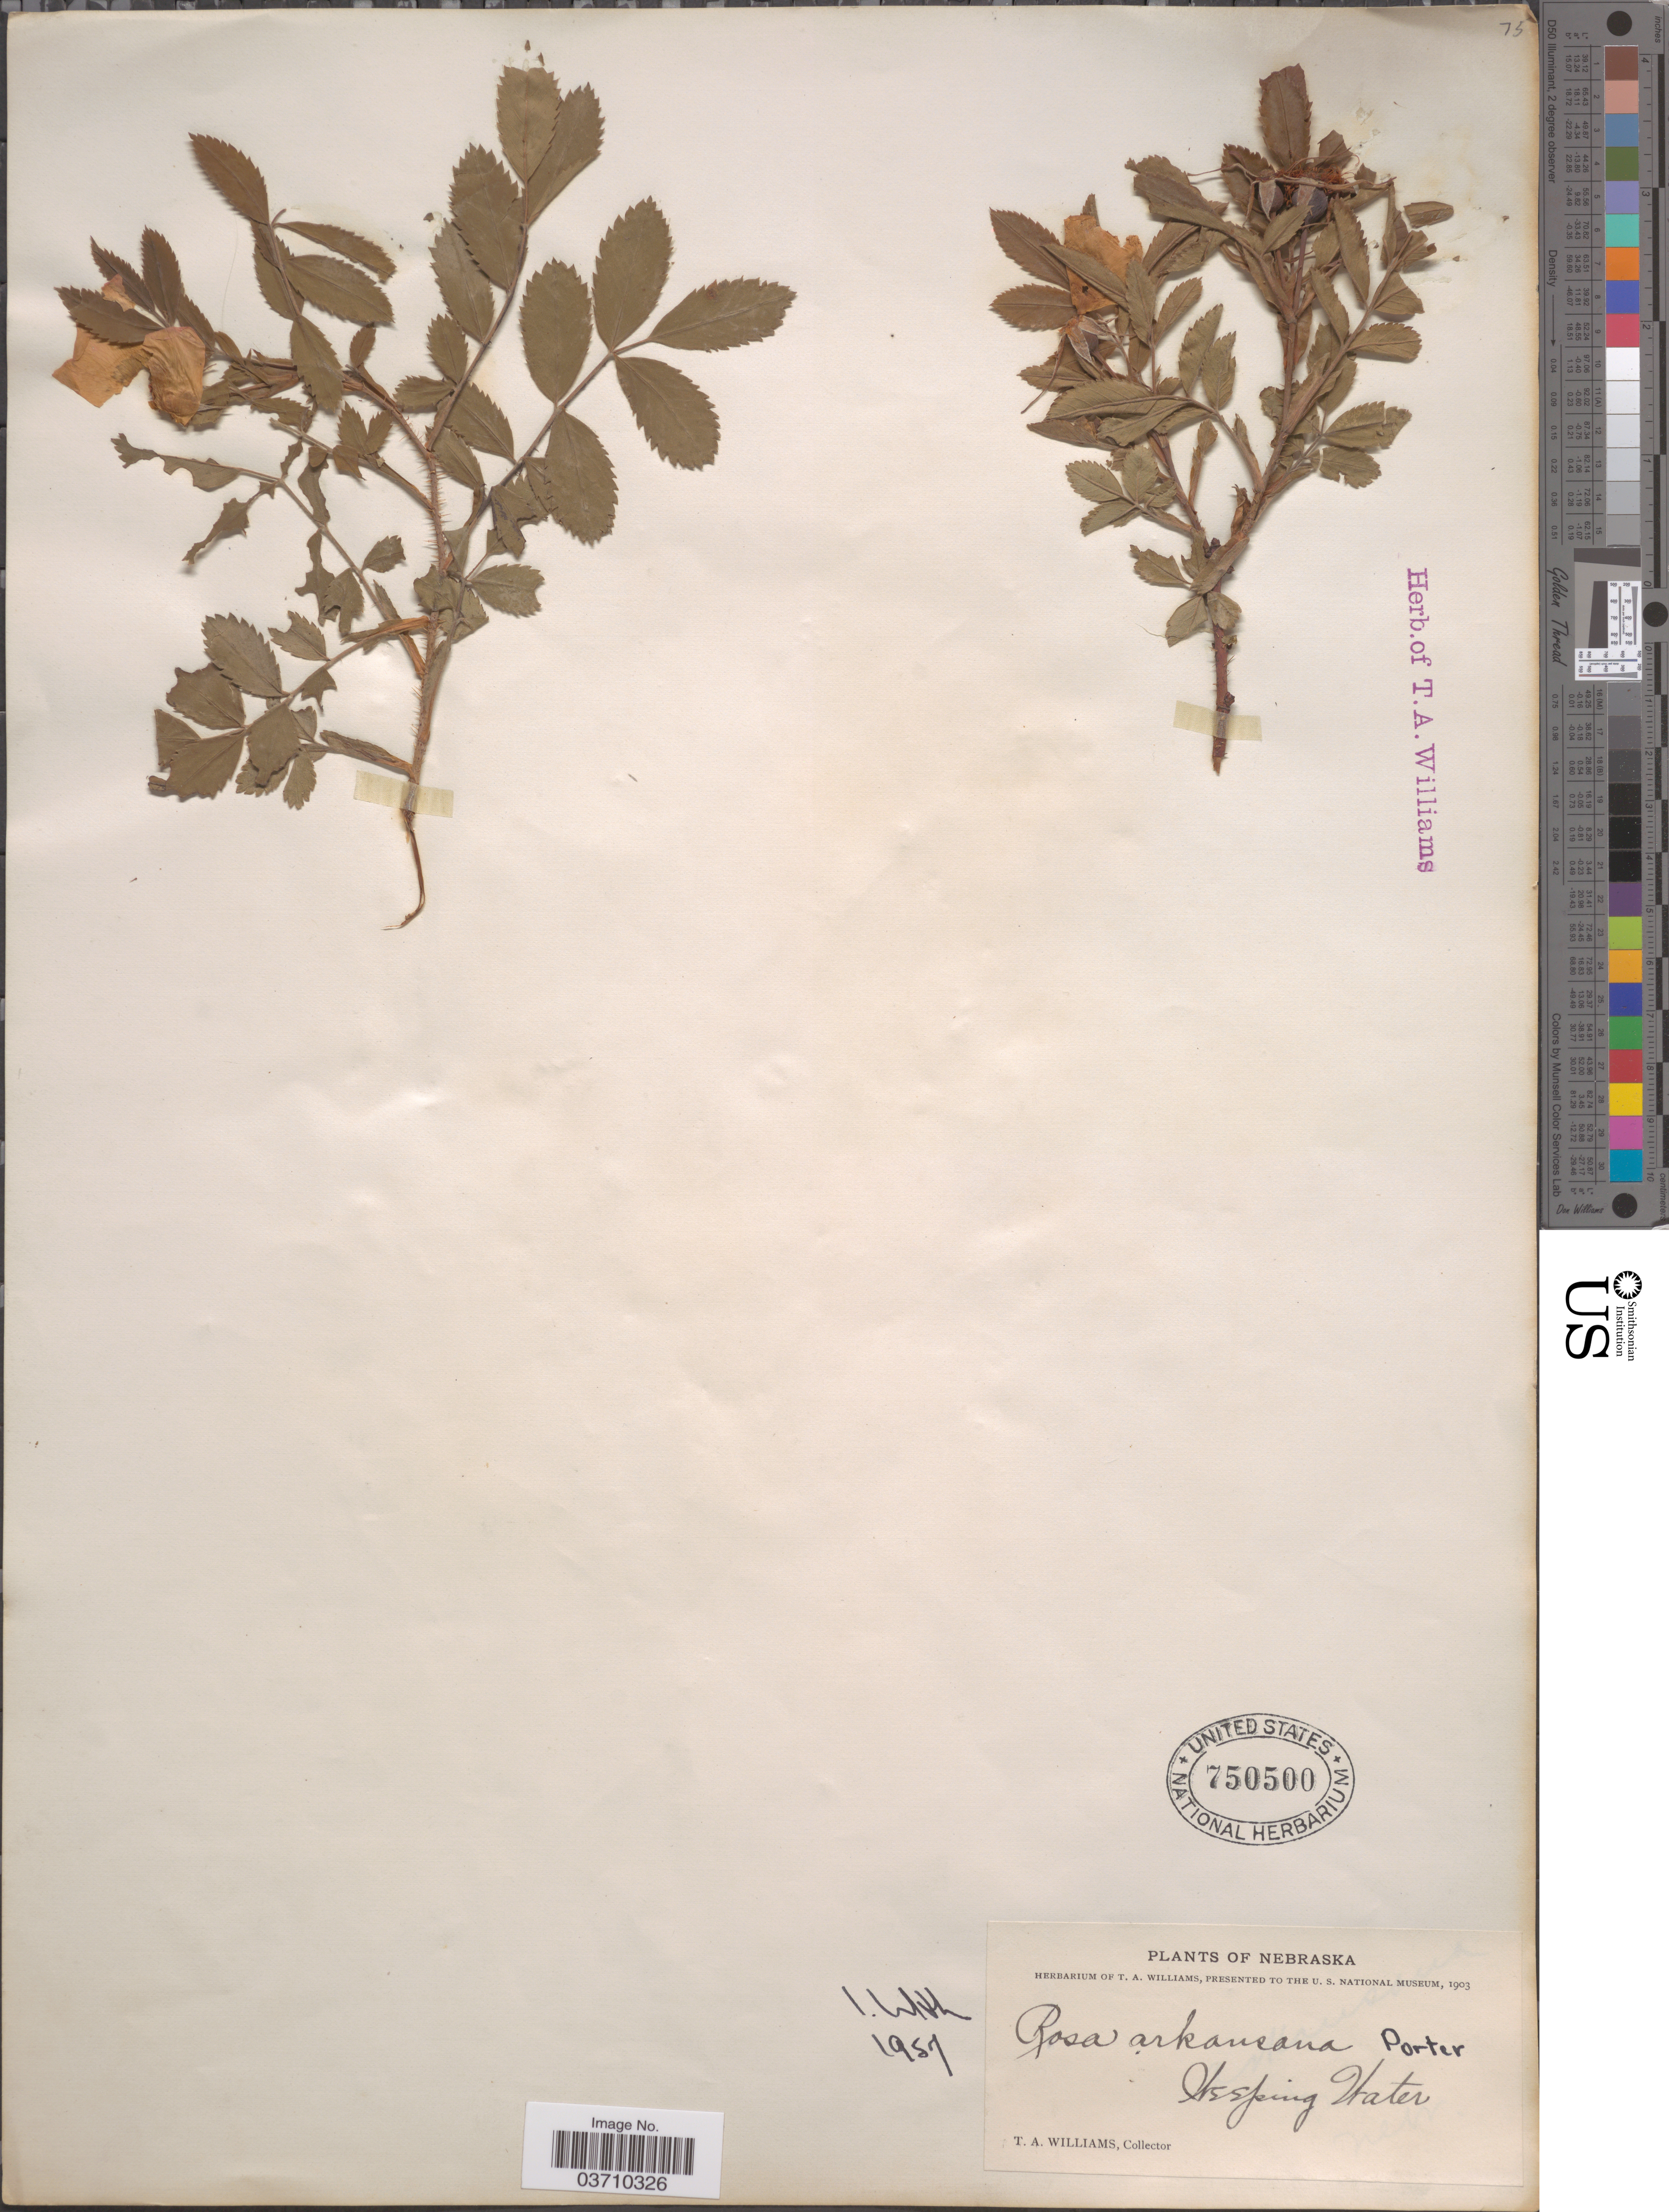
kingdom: Plantae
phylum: Tracheophyta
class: Magnoliopsida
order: Rosales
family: Rosaceae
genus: Rosa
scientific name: Rosa arkansana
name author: Porter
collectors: T. Williams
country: United States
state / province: Nebraska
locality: Weeping Water.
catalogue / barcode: US 750500